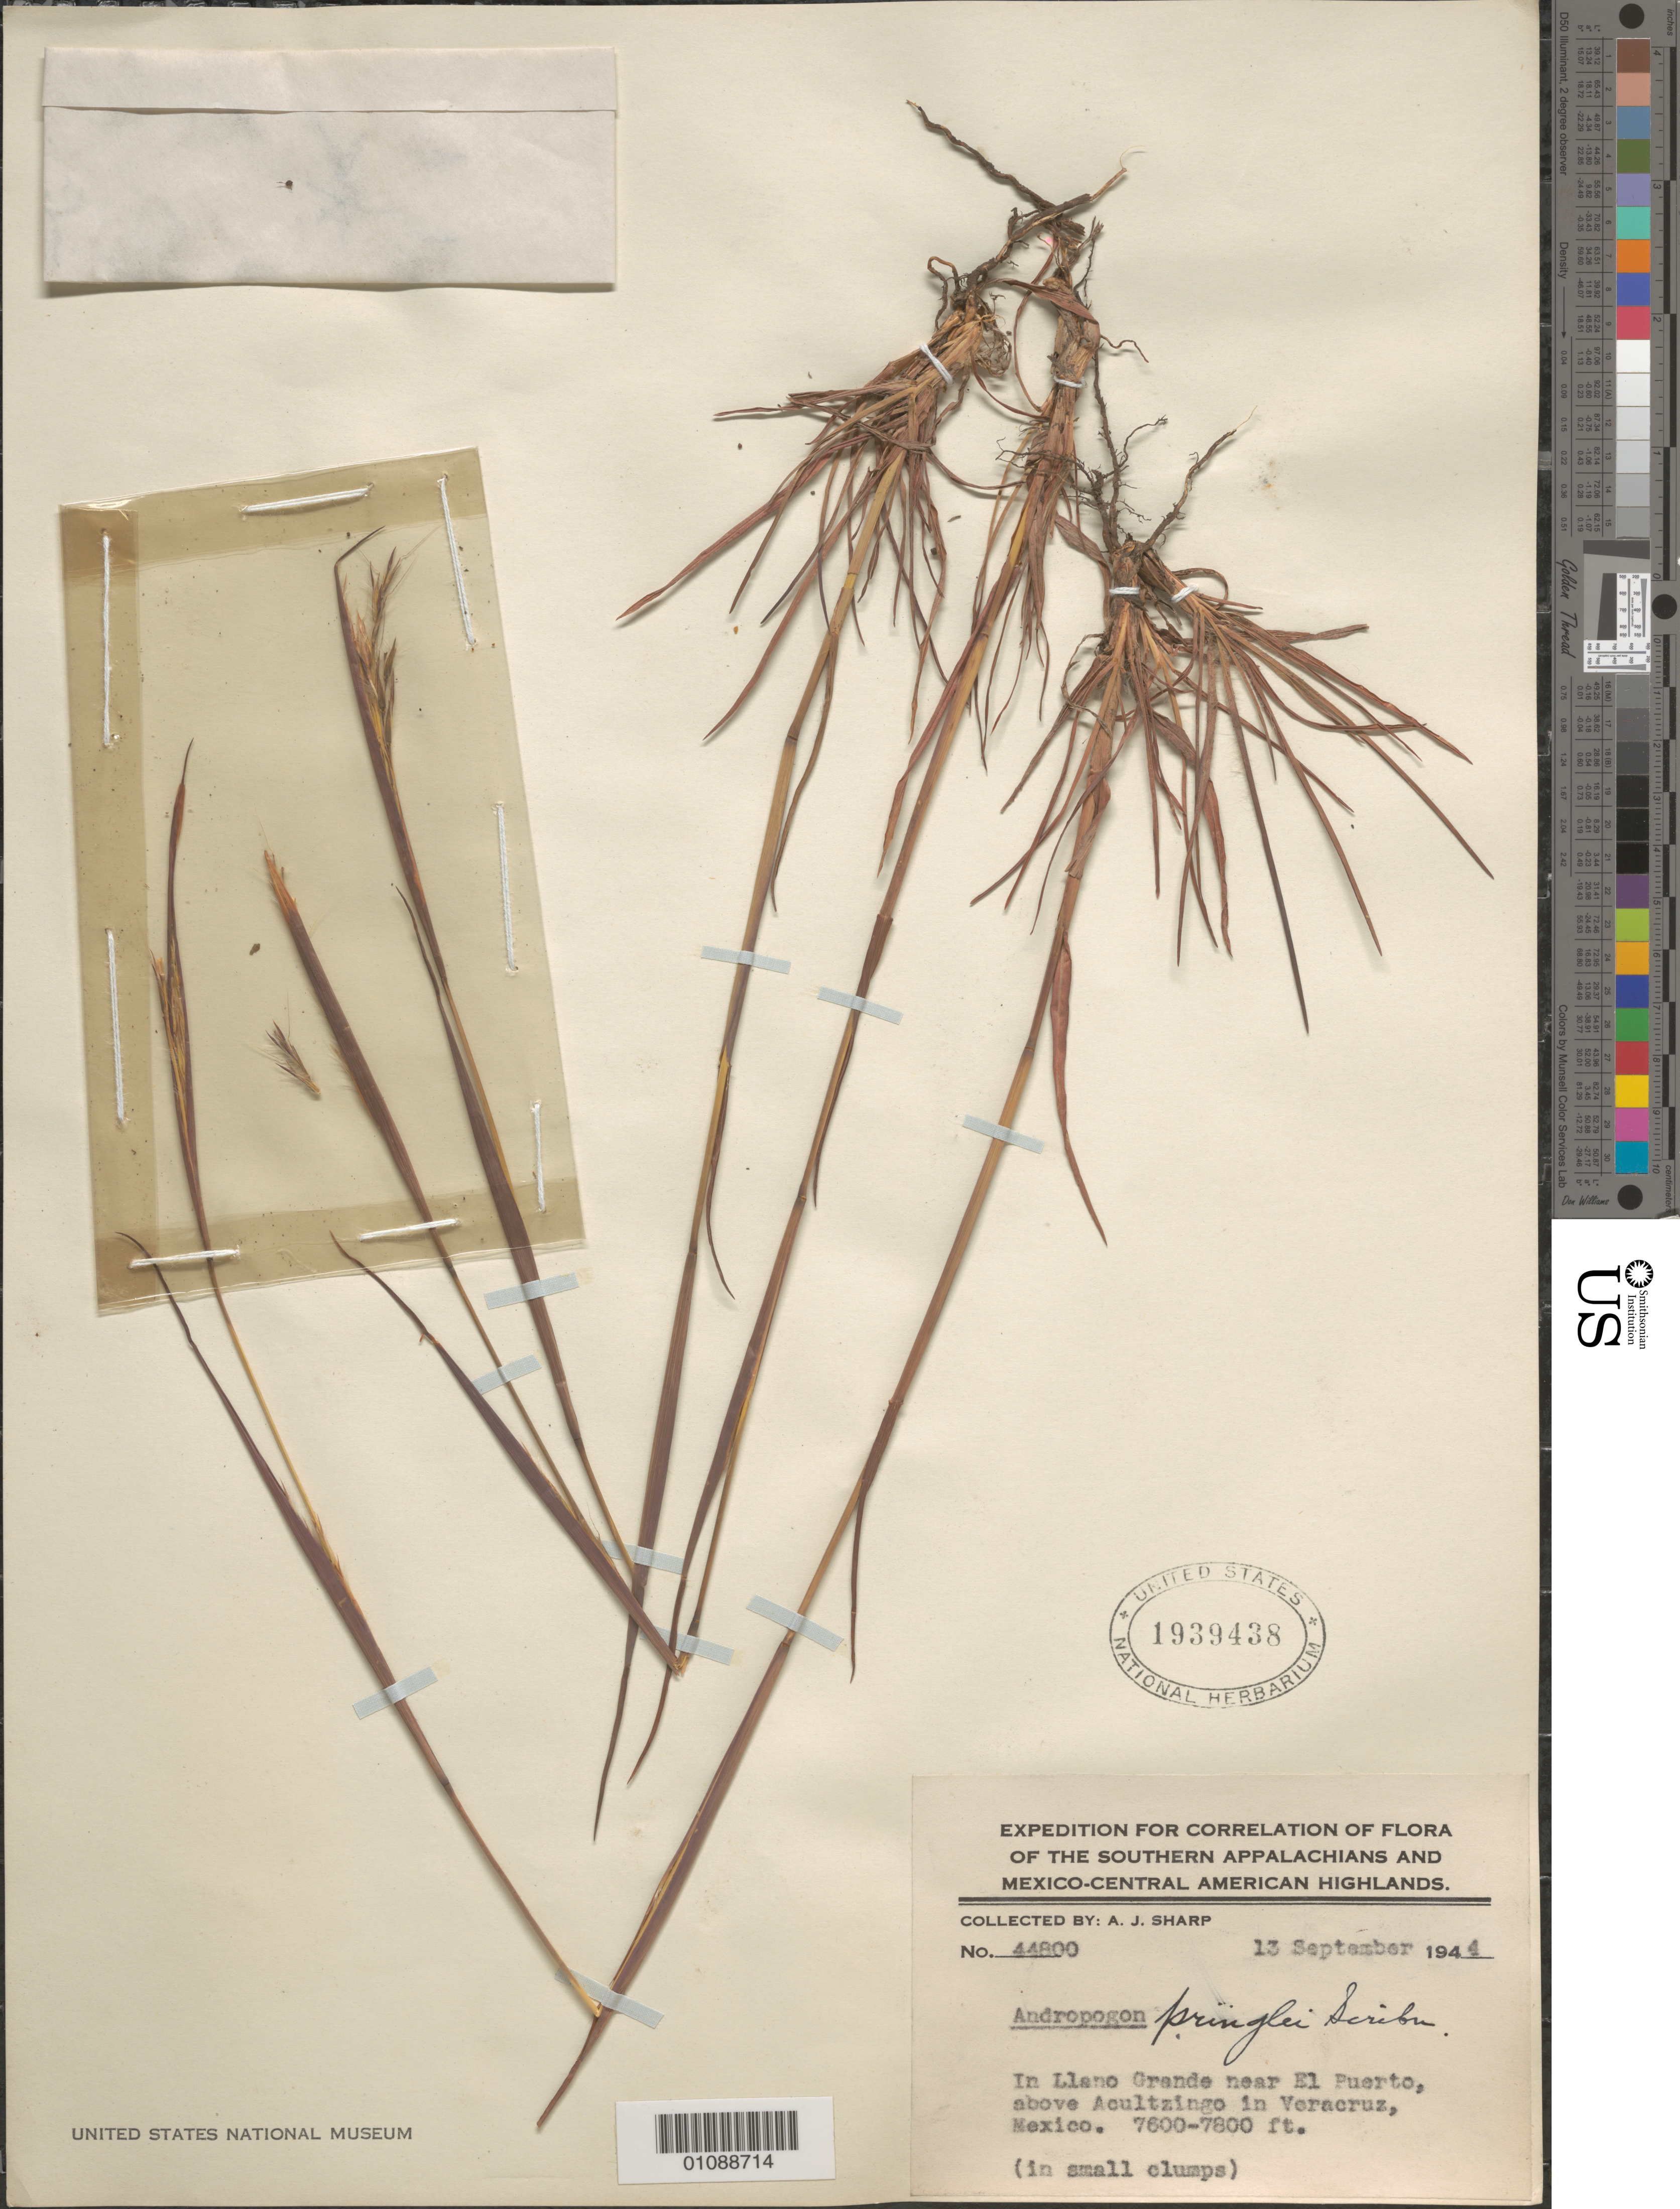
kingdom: Plantae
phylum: Tracheophyta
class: Liliopsida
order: Poales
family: Poaceae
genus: Andropogon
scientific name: Andropogon pringlei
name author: Scribn. & Merr.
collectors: A. J. Sharp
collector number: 44800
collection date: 1944-09-13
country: Mexico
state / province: Veracruz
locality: In Llano Grande near El Puerto, above Acultzingo.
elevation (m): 2316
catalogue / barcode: US 1939438